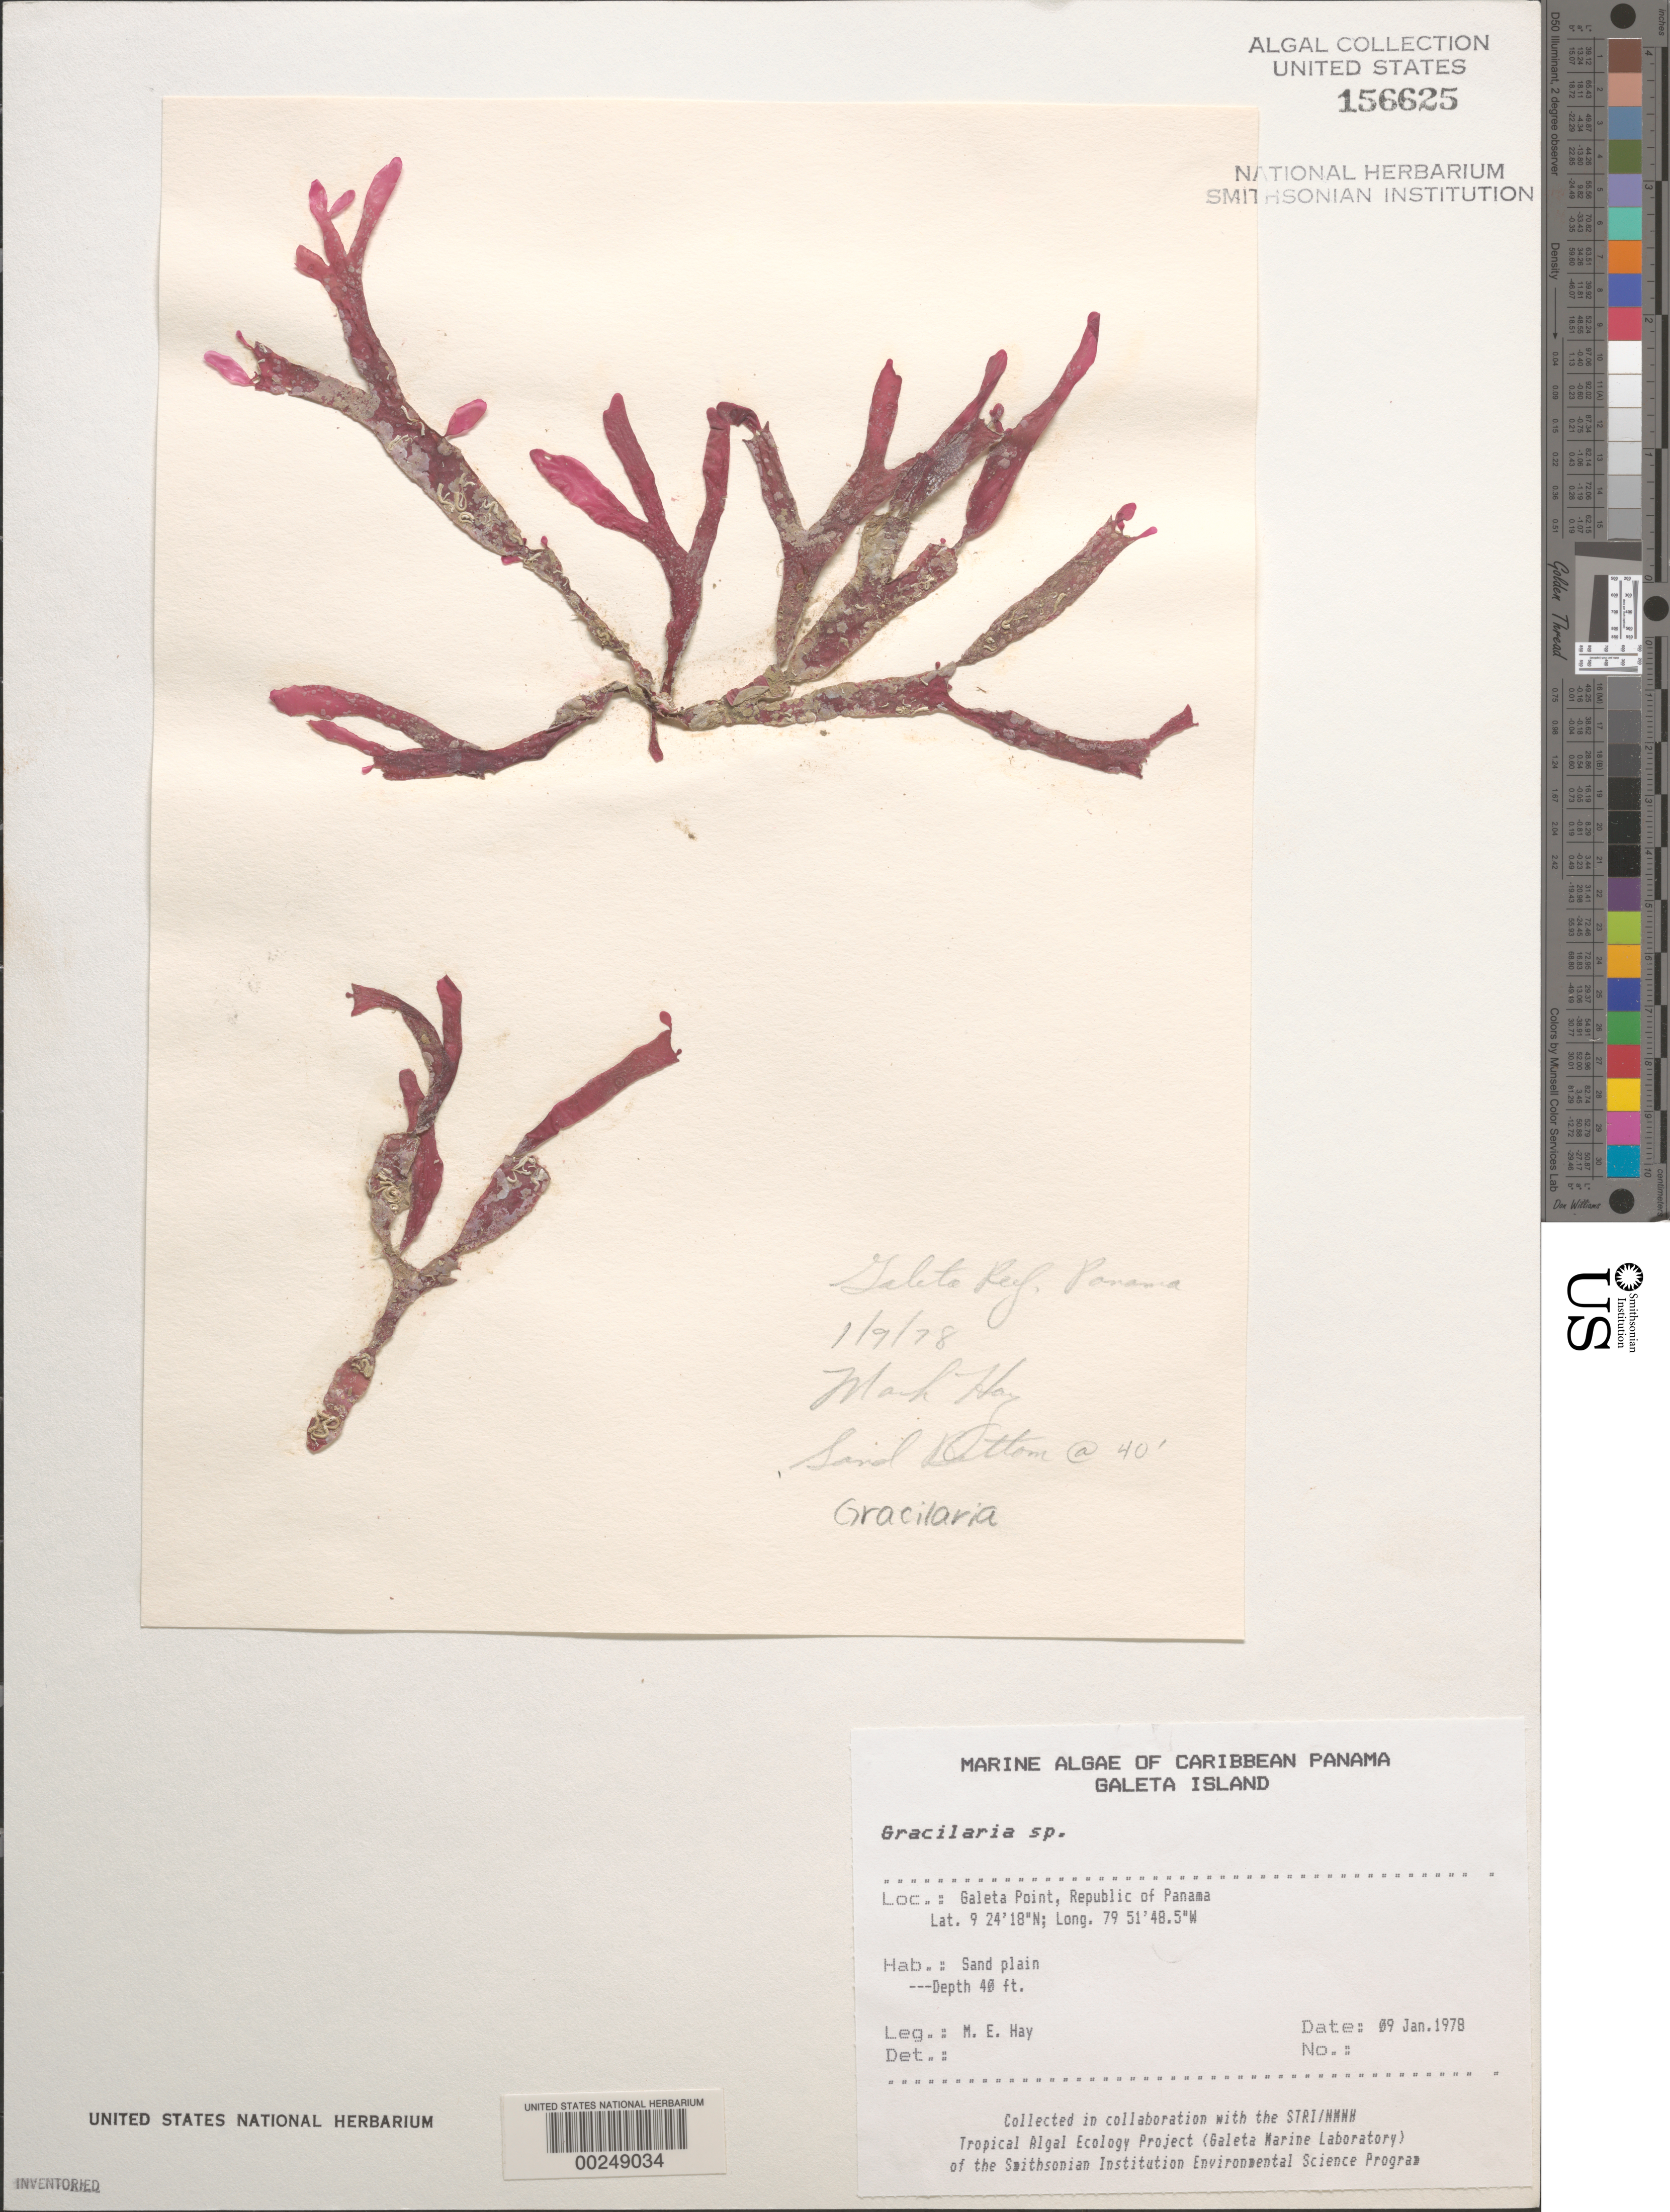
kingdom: Plantae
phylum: Rhodophyta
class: Florideophyceae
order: Gracilariales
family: Gracilariaceae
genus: Gracilaria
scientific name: Gracilaria sp.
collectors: M. E. Hay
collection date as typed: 09 Jan 1978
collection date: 1978-01-09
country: Panama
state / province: Colón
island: Galeta Island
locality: Galeta Point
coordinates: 9 24' 18" N, 79 51' 48.5" W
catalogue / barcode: US 156625